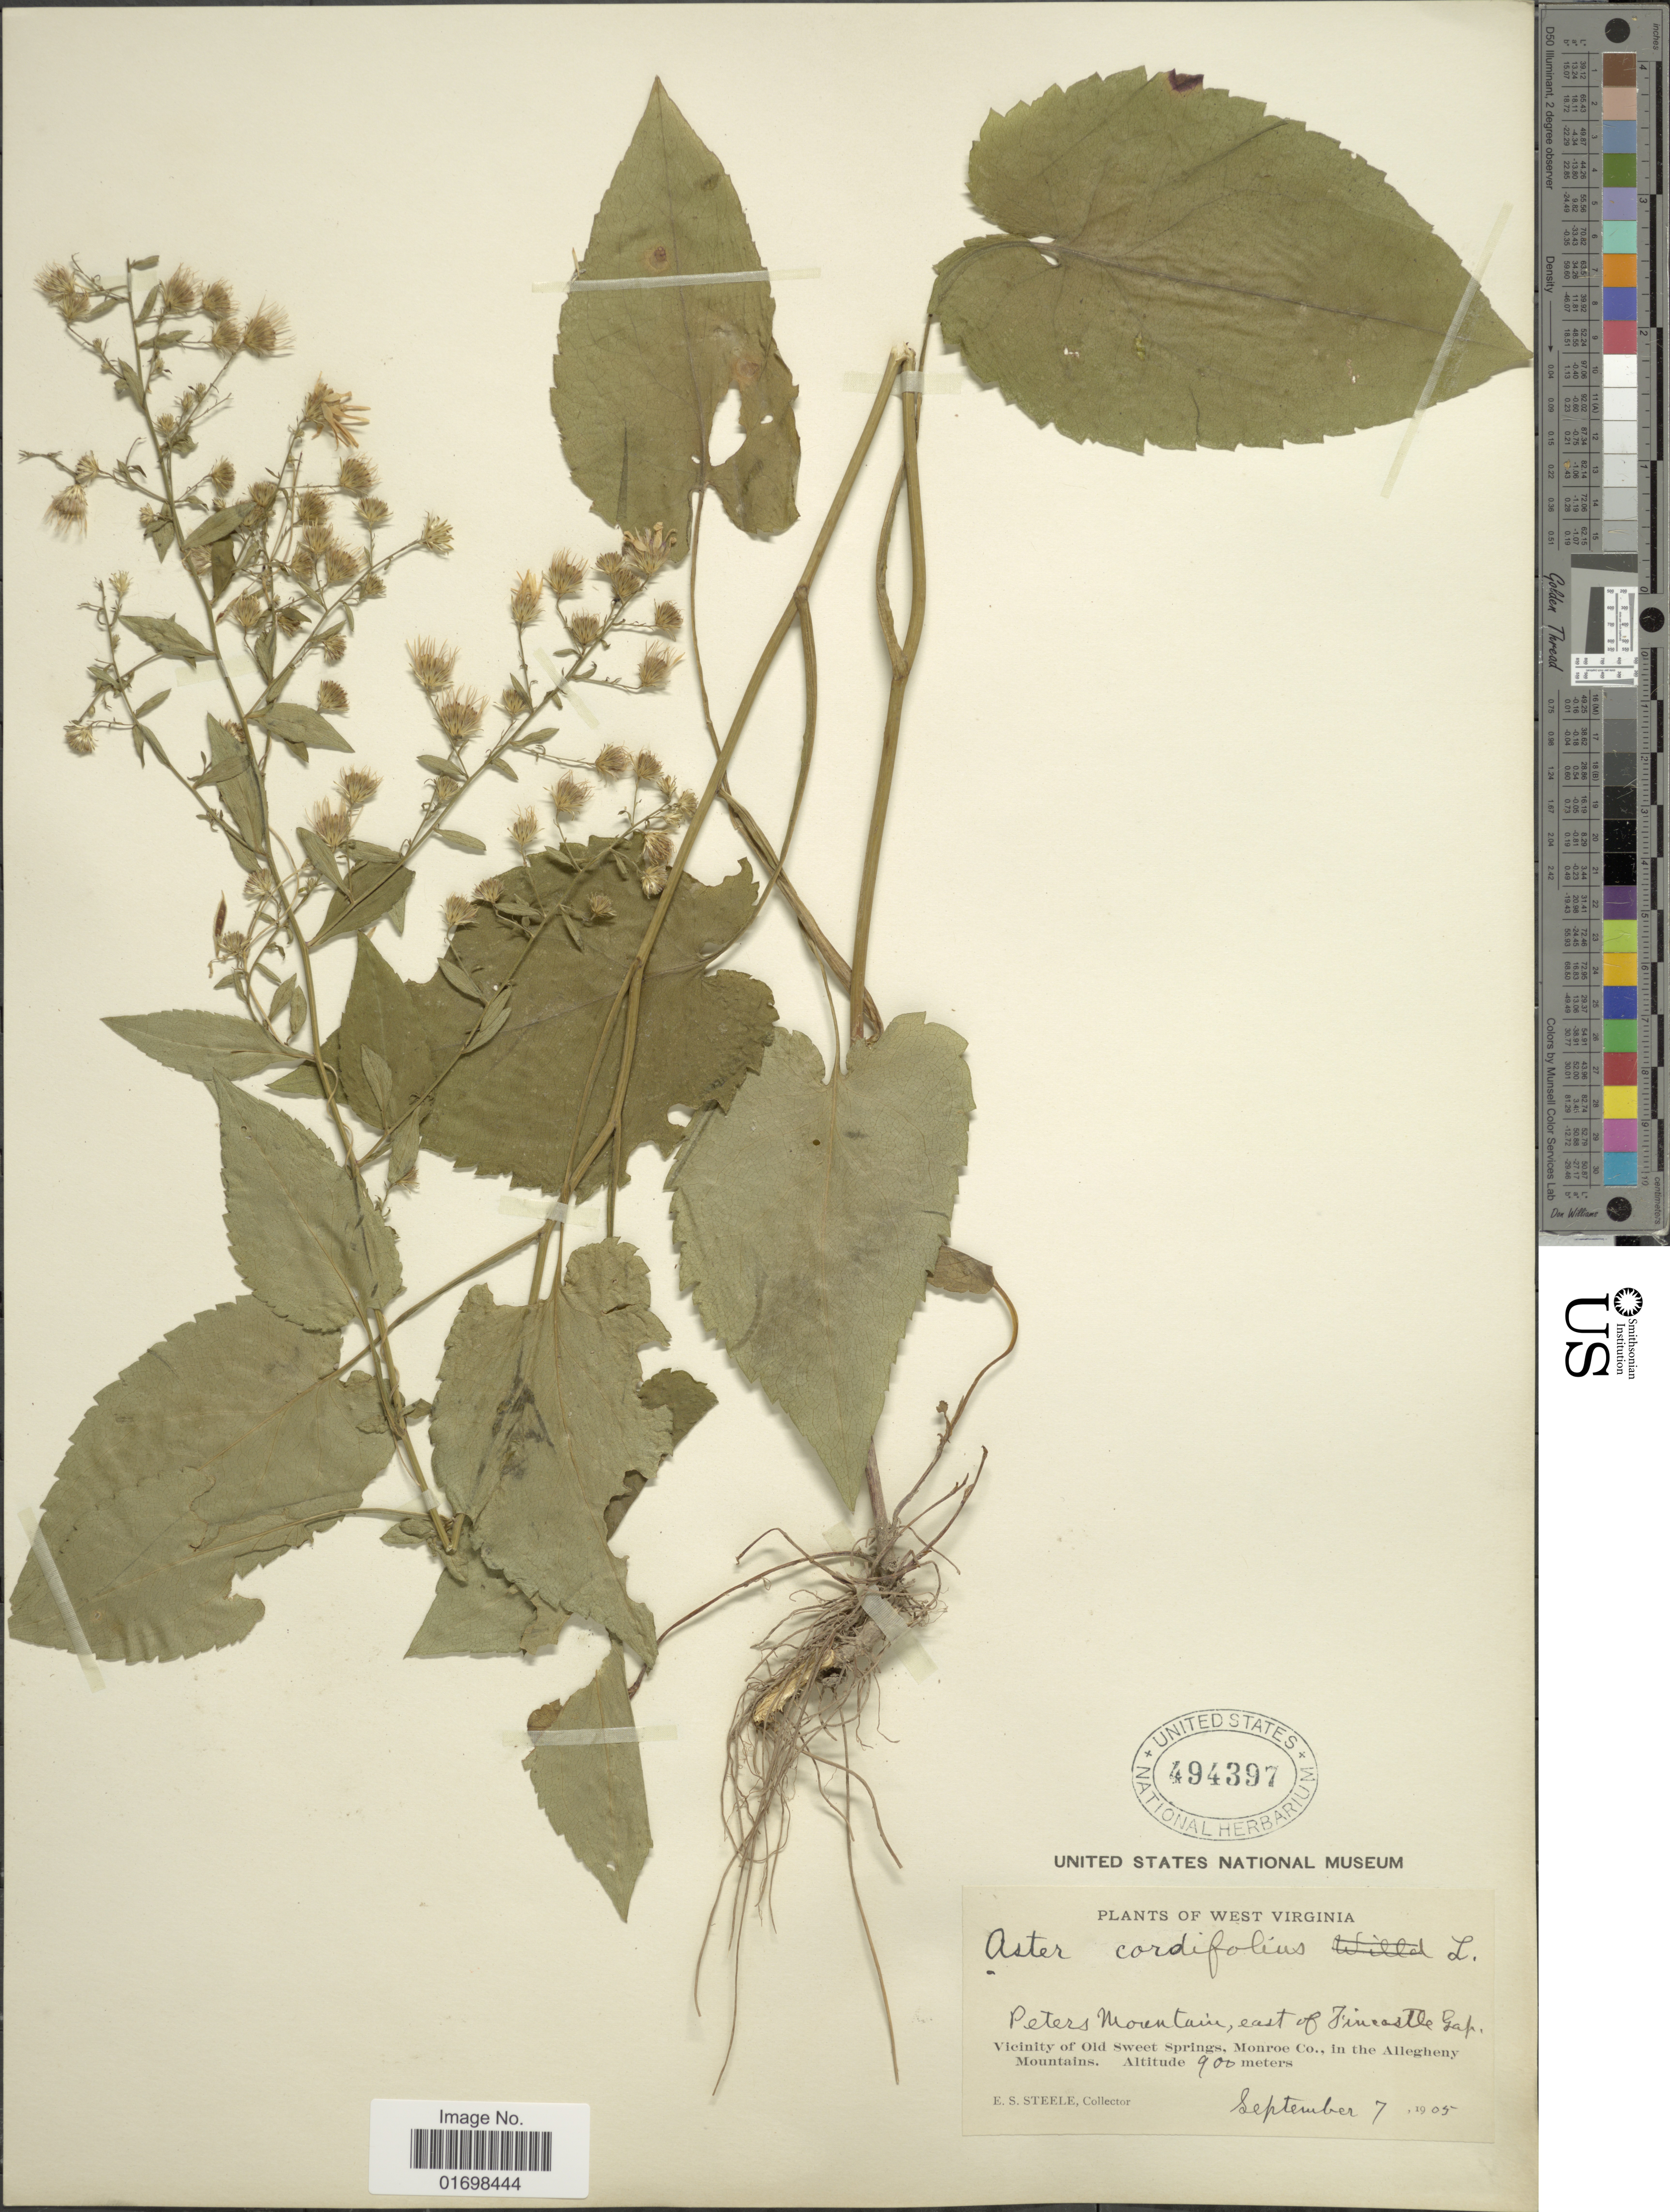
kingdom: Plantae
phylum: Tracheophyta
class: Magnoliopsida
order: Asterales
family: Asteraceae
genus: Symphyotrichum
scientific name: Symphyotrichum cordifolium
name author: (L.) G.L. Nesom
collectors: E. Steele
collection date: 1905-09-07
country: United States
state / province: West Virginia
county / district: Monroe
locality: West Virginia, Peters Mountain, east of Fineastle Gap, Vicinity of Old Sweet Springs, Monroe Co., in the Allegheny Mountains.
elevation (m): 900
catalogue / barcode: US 494397